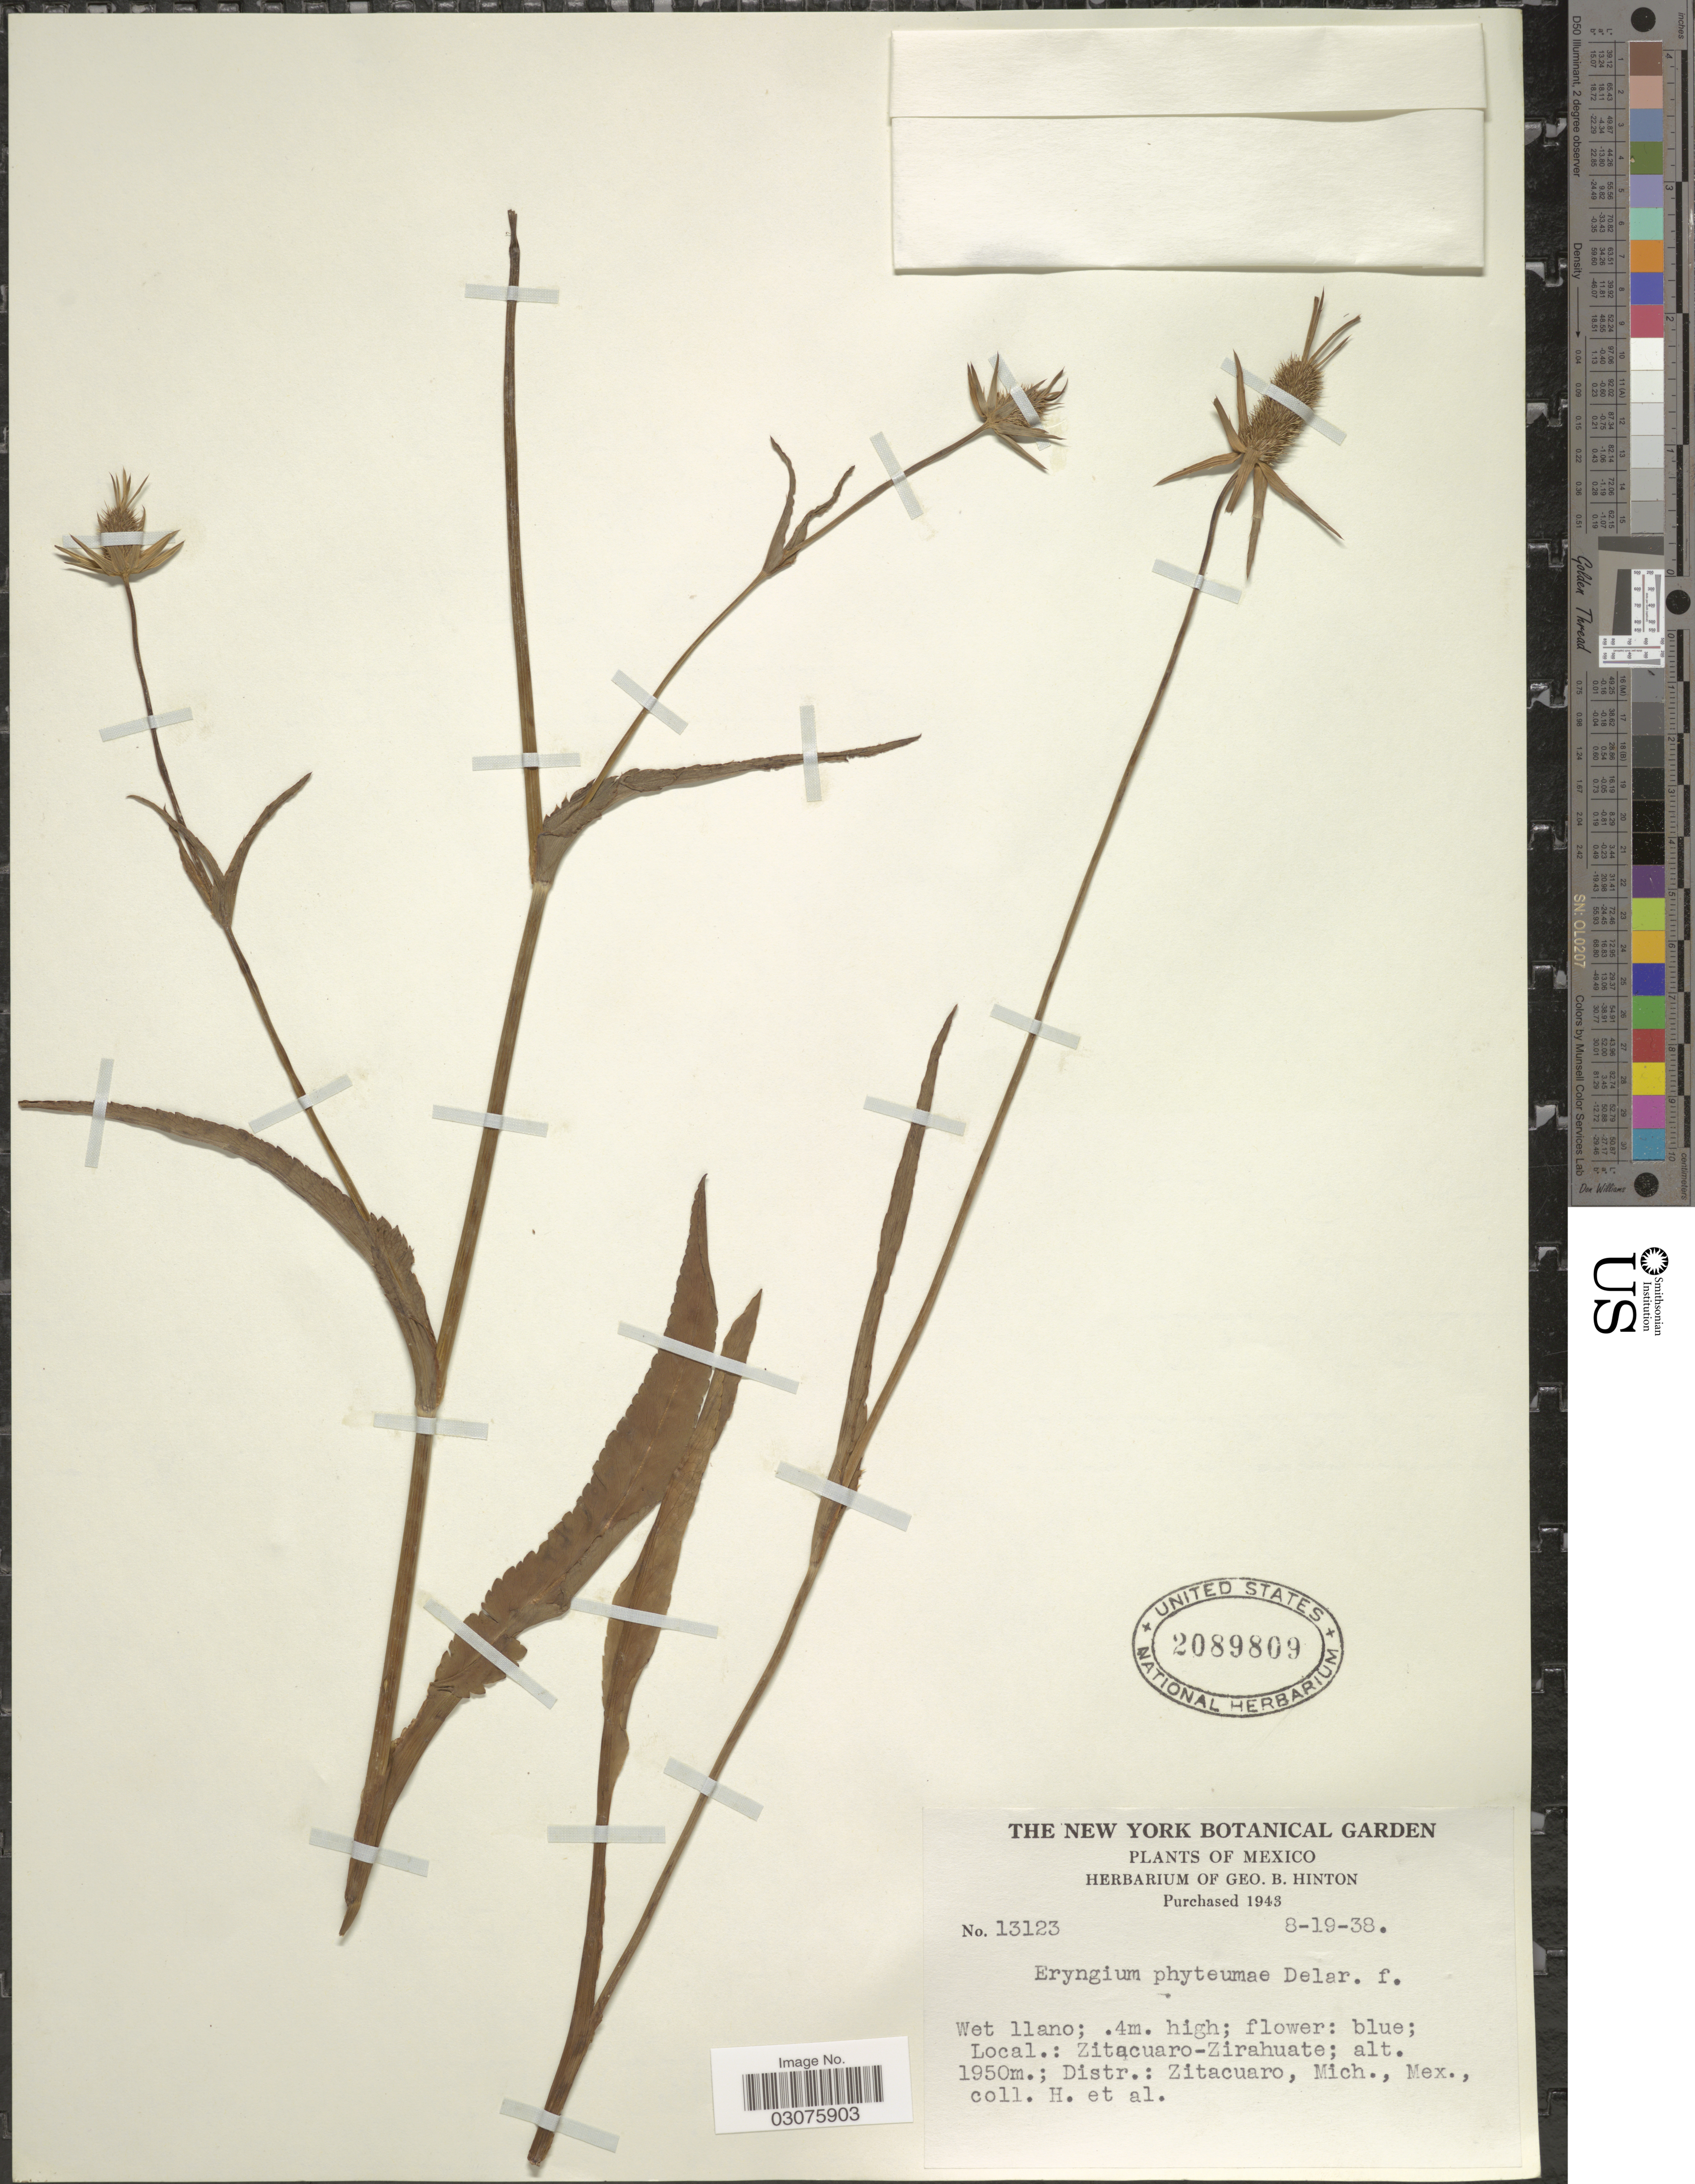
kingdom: Plantae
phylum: Tracheophyta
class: Magnoliopsida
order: Apiales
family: Apiaceae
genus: Eryngium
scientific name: Eryngium phyteumae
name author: F. Delaroche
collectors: G. B. Hinton & et al.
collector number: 13123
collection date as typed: Transcribed d/m/y: 19/8/38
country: Mexico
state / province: Michoacán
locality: Zitacuaro-Zirahuate; Distr.: Zitacuaro, Mich.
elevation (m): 1950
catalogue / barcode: US 2089809